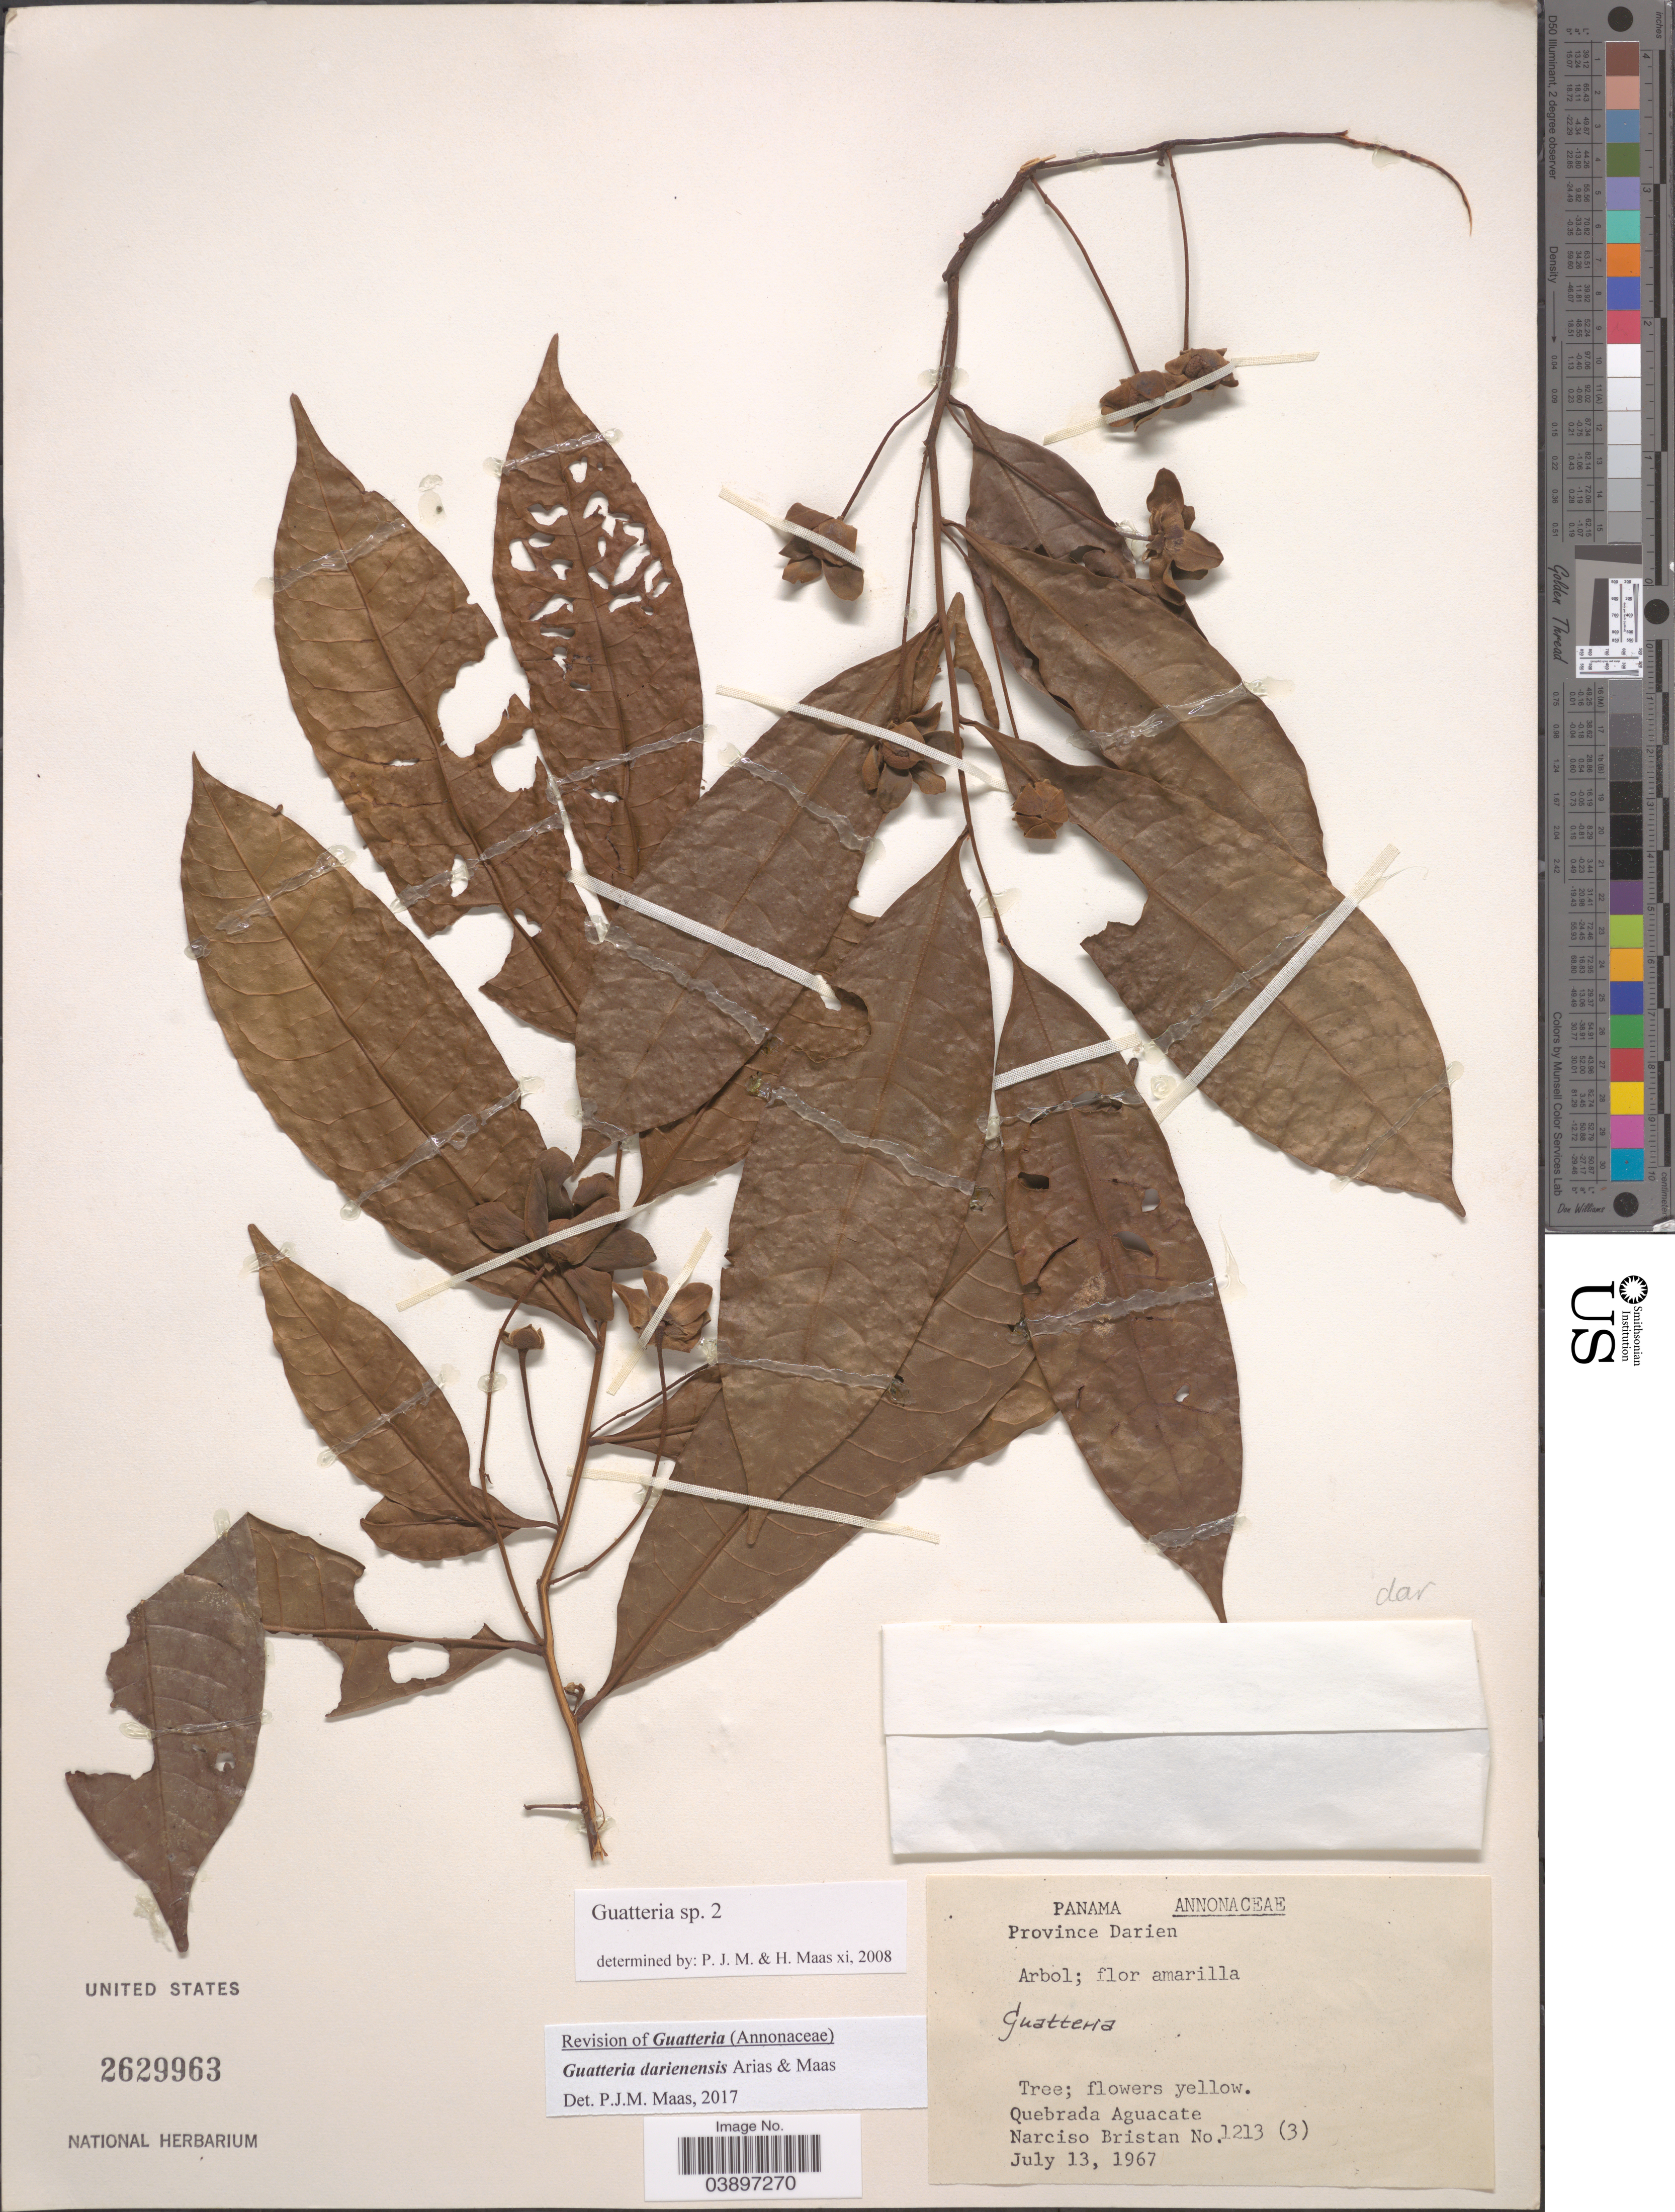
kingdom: Plantae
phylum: Tracheophyta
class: Magnoliopsida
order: Magnoliales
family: Annonaceae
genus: Guatteria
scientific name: Guatteria darienensis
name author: S. Arias & Maas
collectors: N. Bristan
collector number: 1213(3)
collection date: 1967-07-13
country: Panama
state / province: Darien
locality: Quebrada Aguacate.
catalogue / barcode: US 2629963